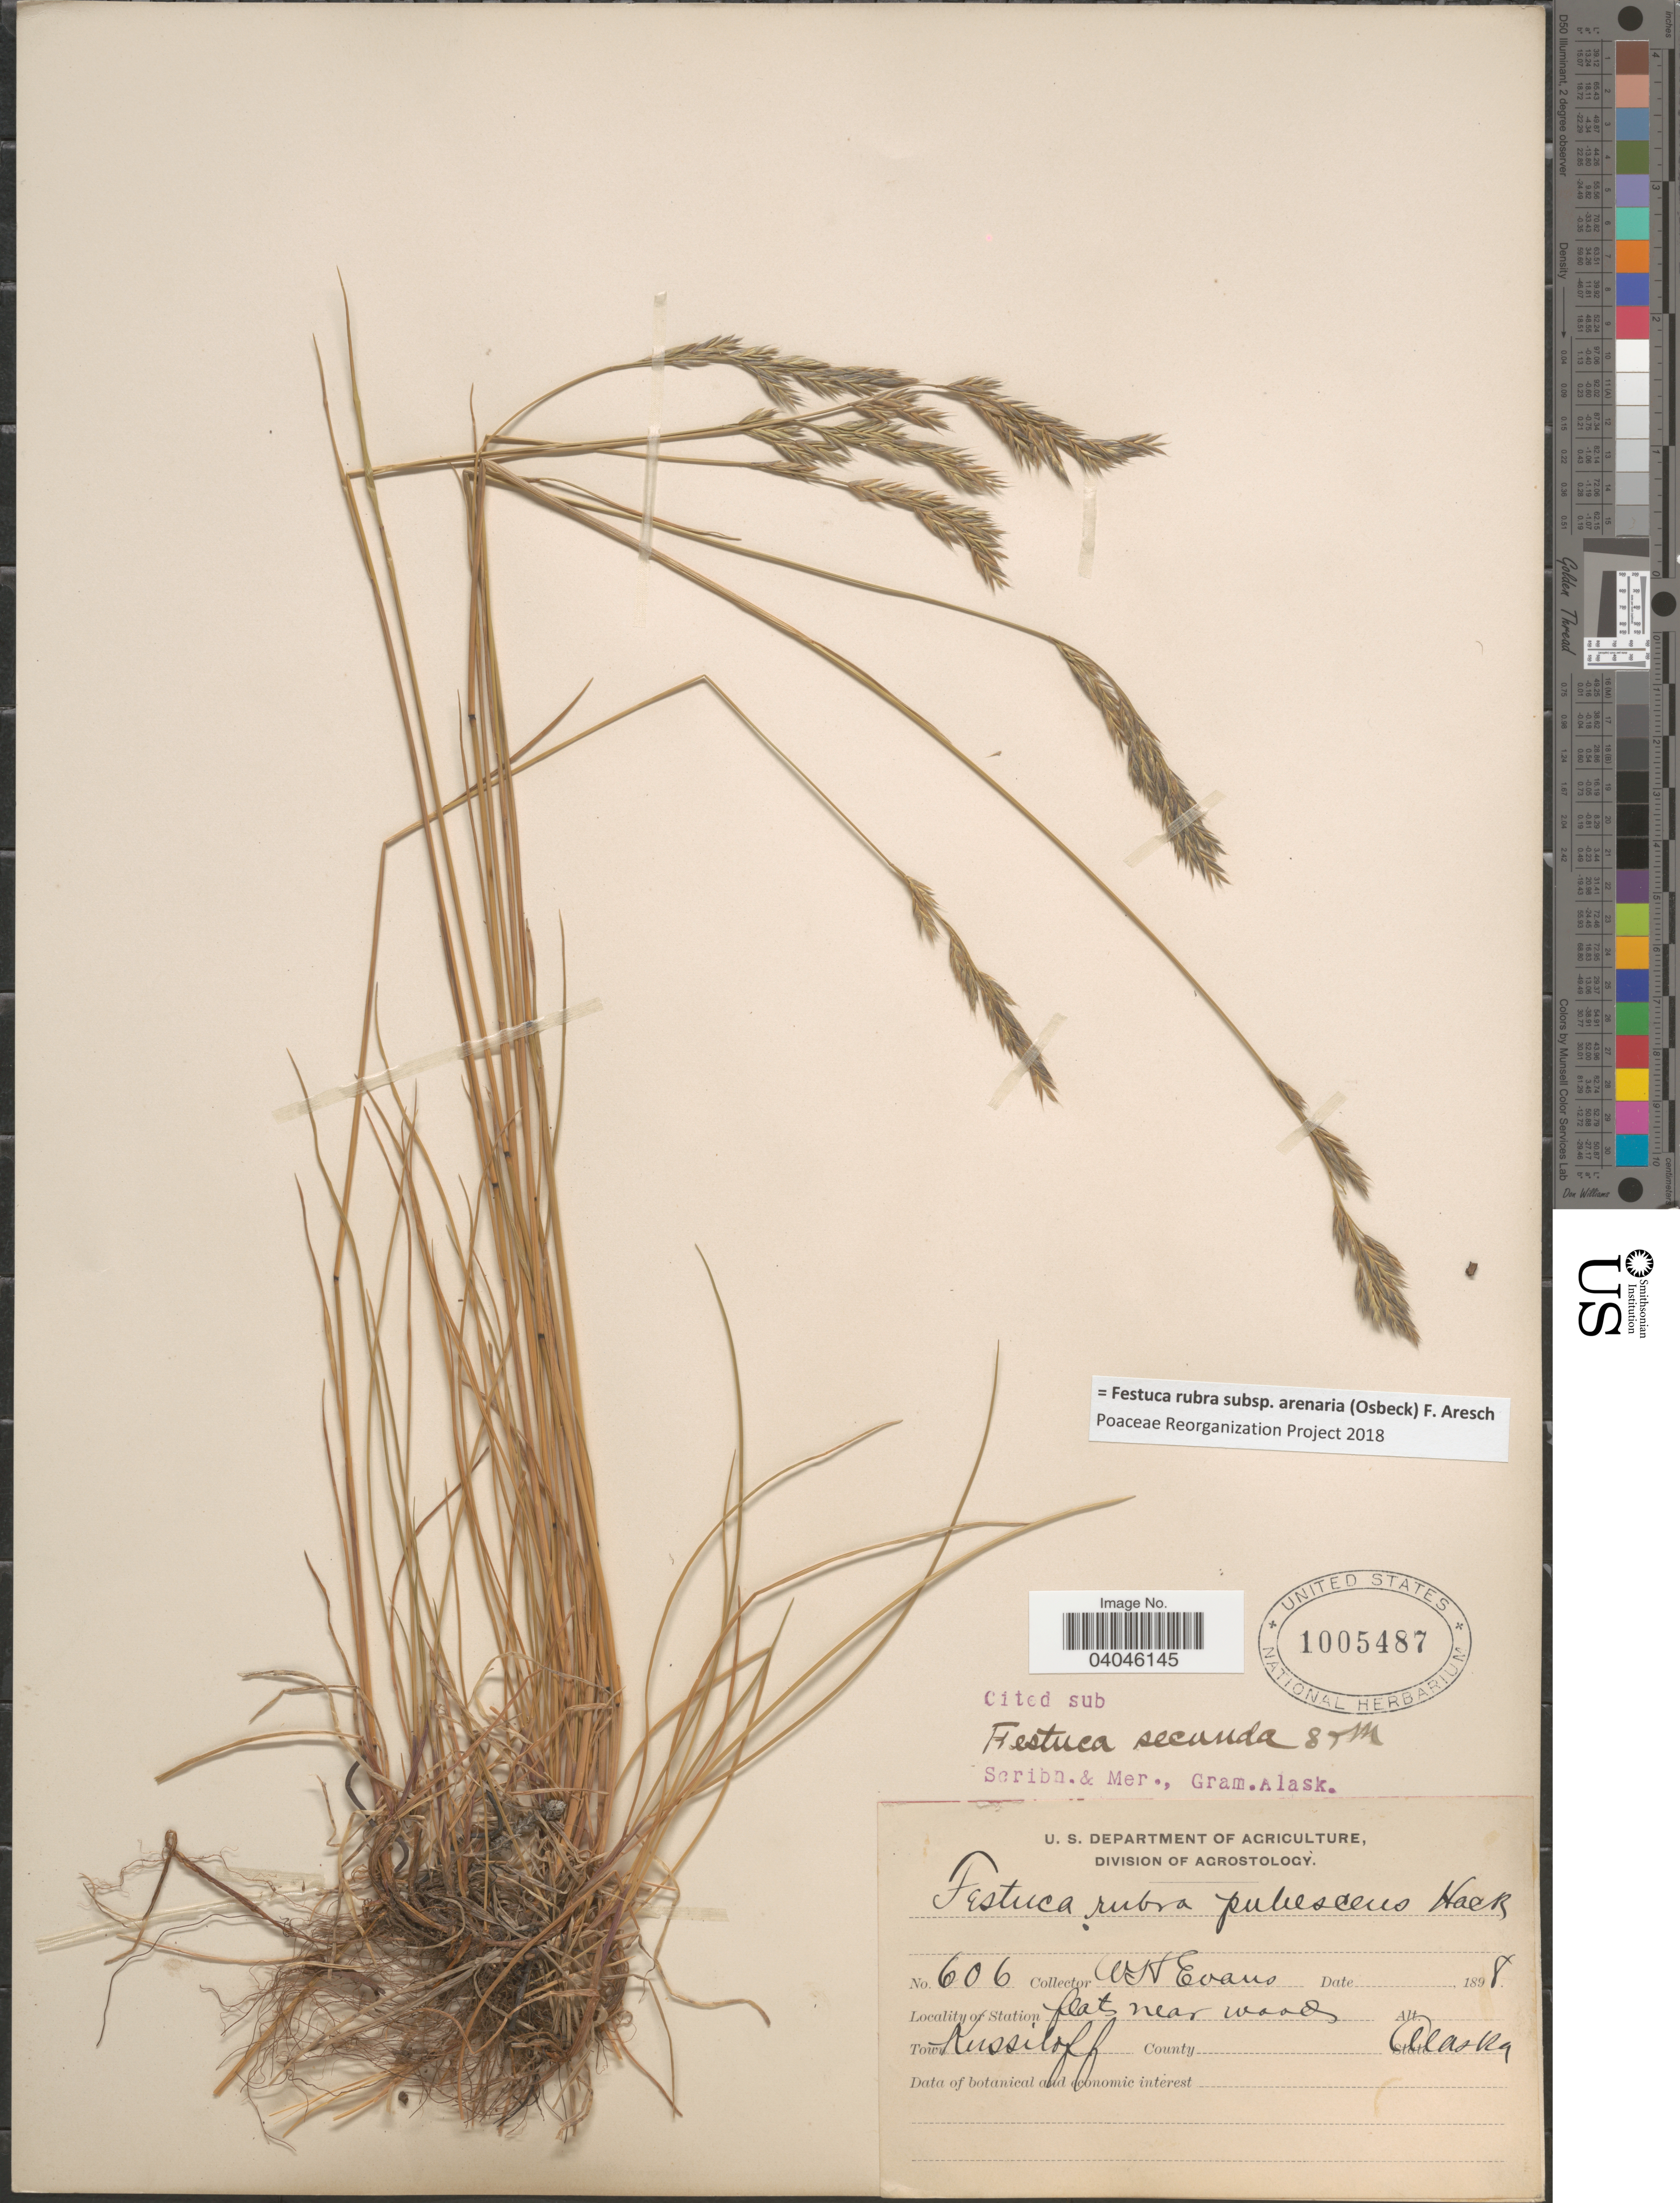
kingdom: Plantae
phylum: Tracheophyta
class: Liliopsida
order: Poales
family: Poaceae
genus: Festuca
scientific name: Festuca rubra subsp. arenaria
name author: (Osbeck) F. Aresch.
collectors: W. H. Evans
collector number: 606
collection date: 1898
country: United States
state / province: Alaska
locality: flats near woods. Town Kussiloff.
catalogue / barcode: US 1005487